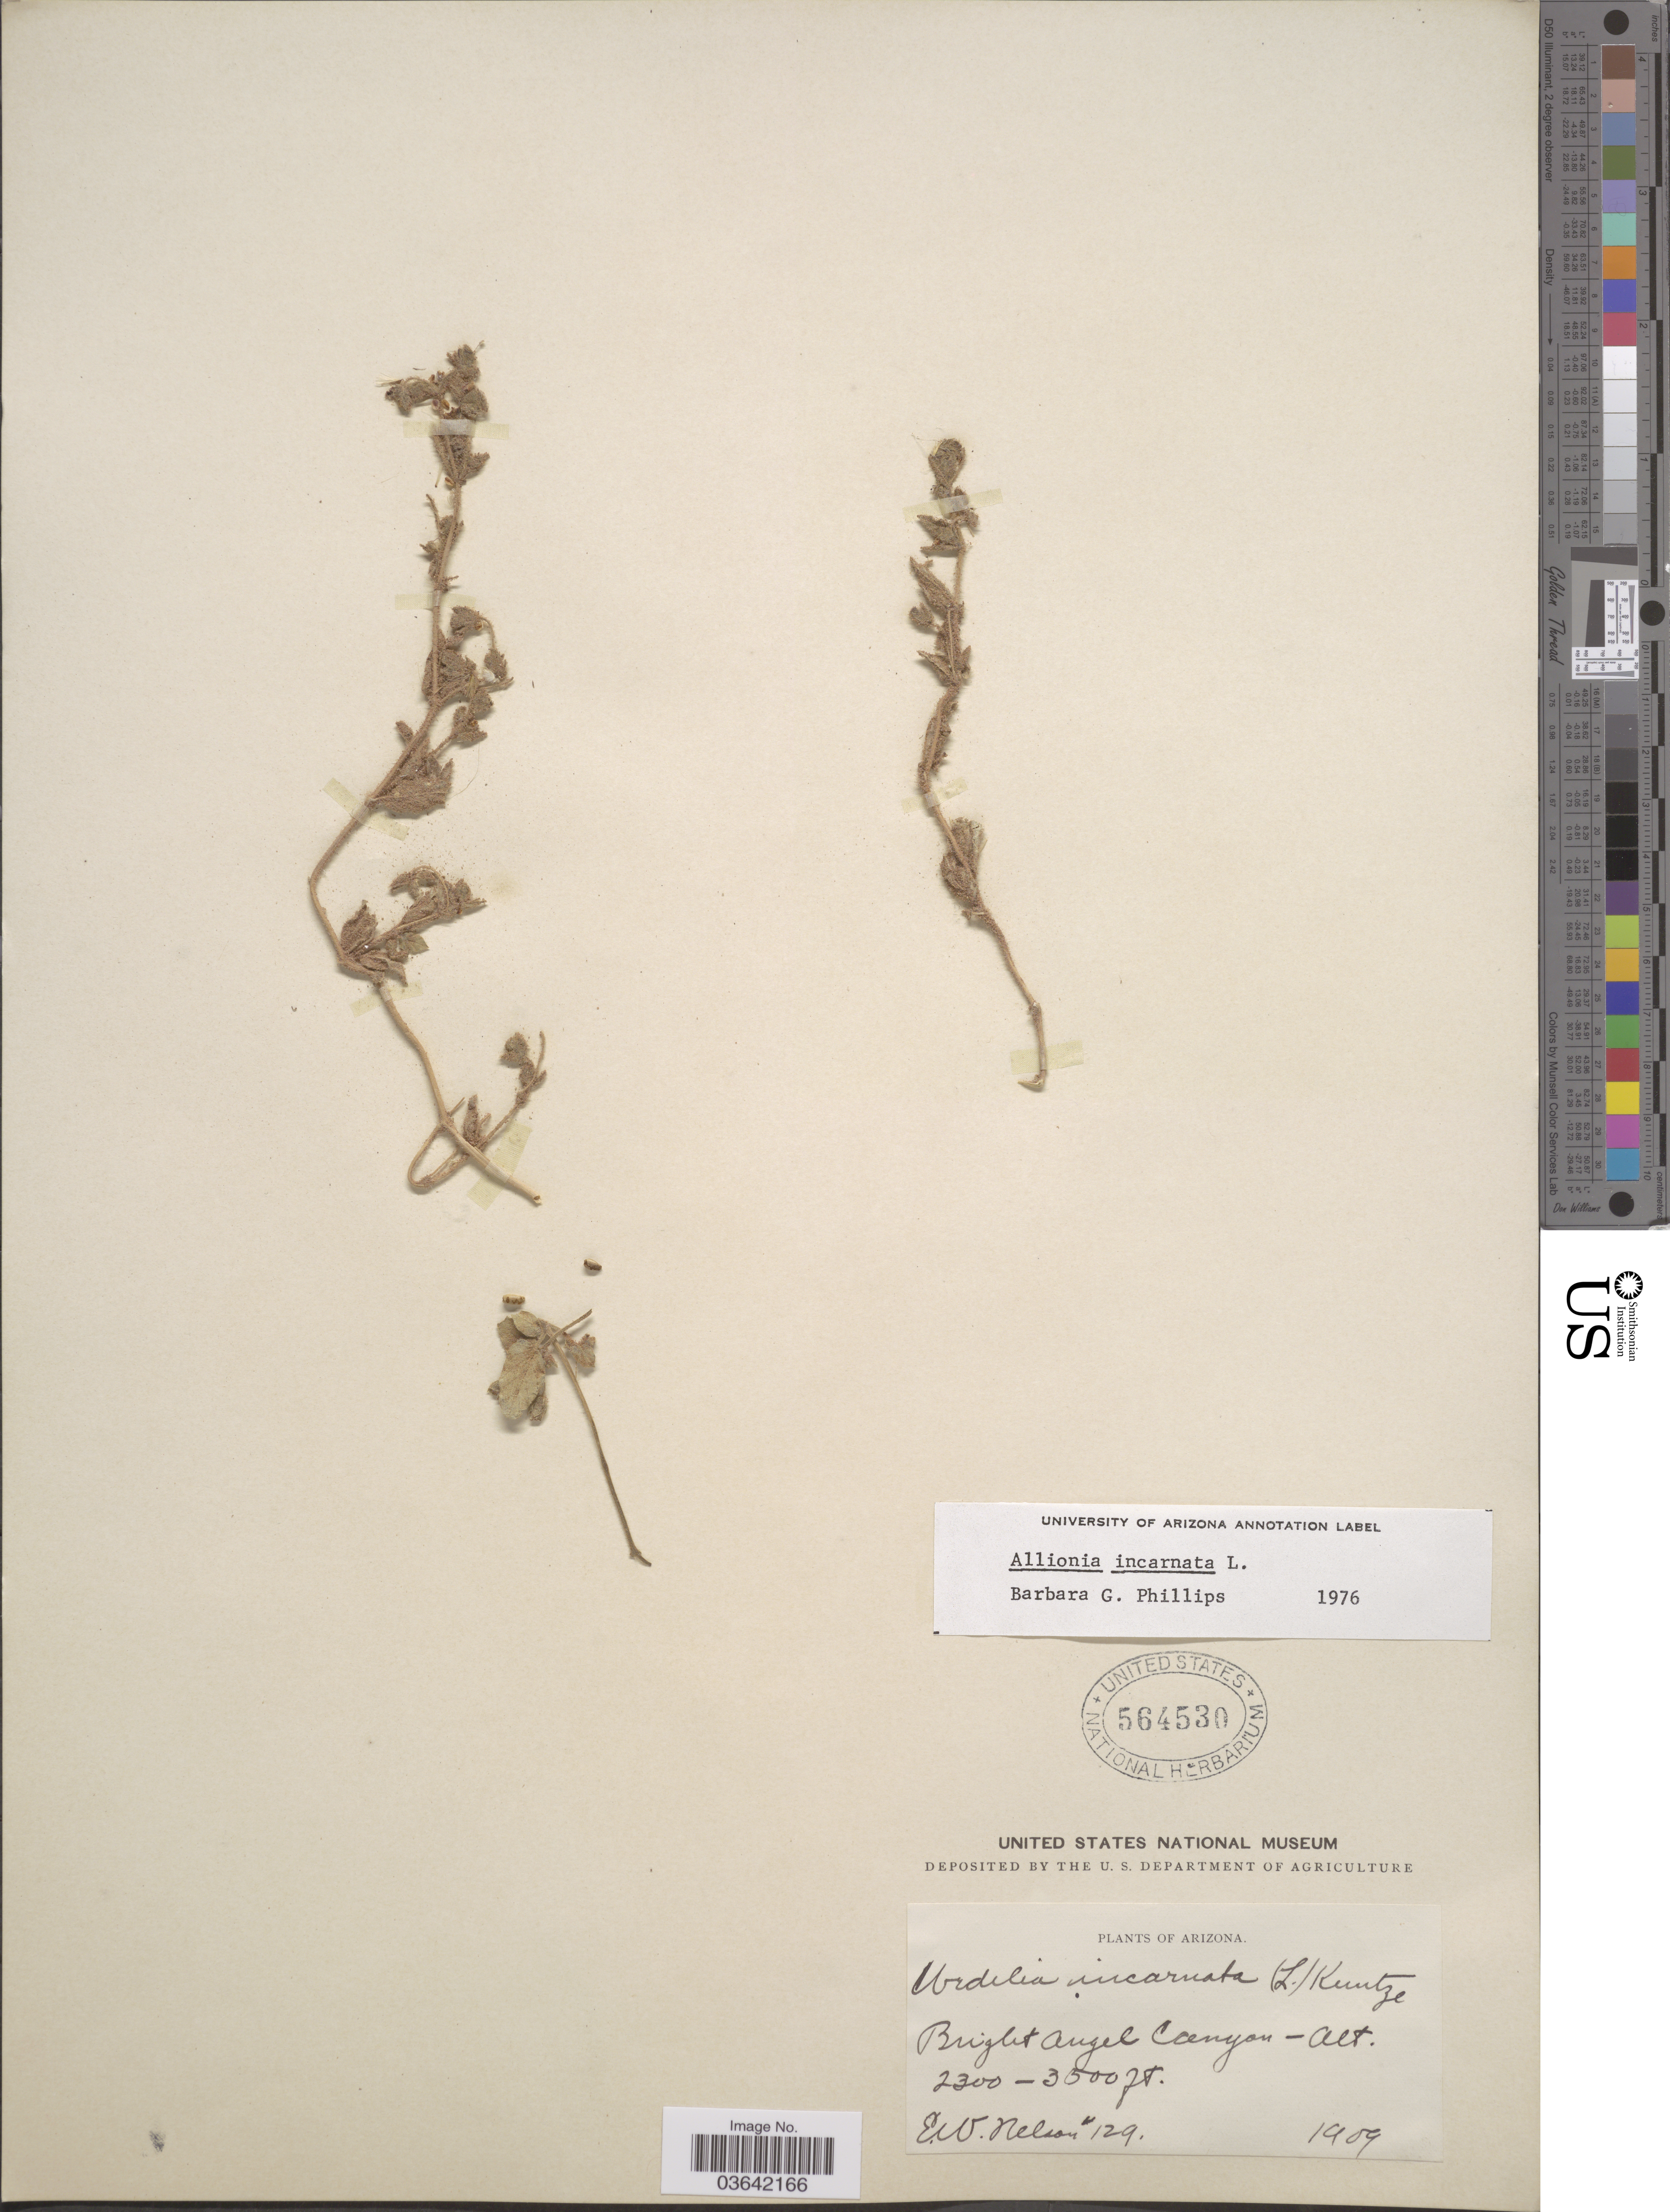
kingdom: Plantae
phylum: Tracheophyta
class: Magnoliopsida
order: Caryophyllales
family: Nyctaginaceae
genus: Allionia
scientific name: Allionia incarnata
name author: L.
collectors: E. W. Nelson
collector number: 129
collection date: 1909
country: United States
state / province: Arizona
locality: Bright Angel Canyon.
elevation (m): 701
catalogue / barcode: US 564530